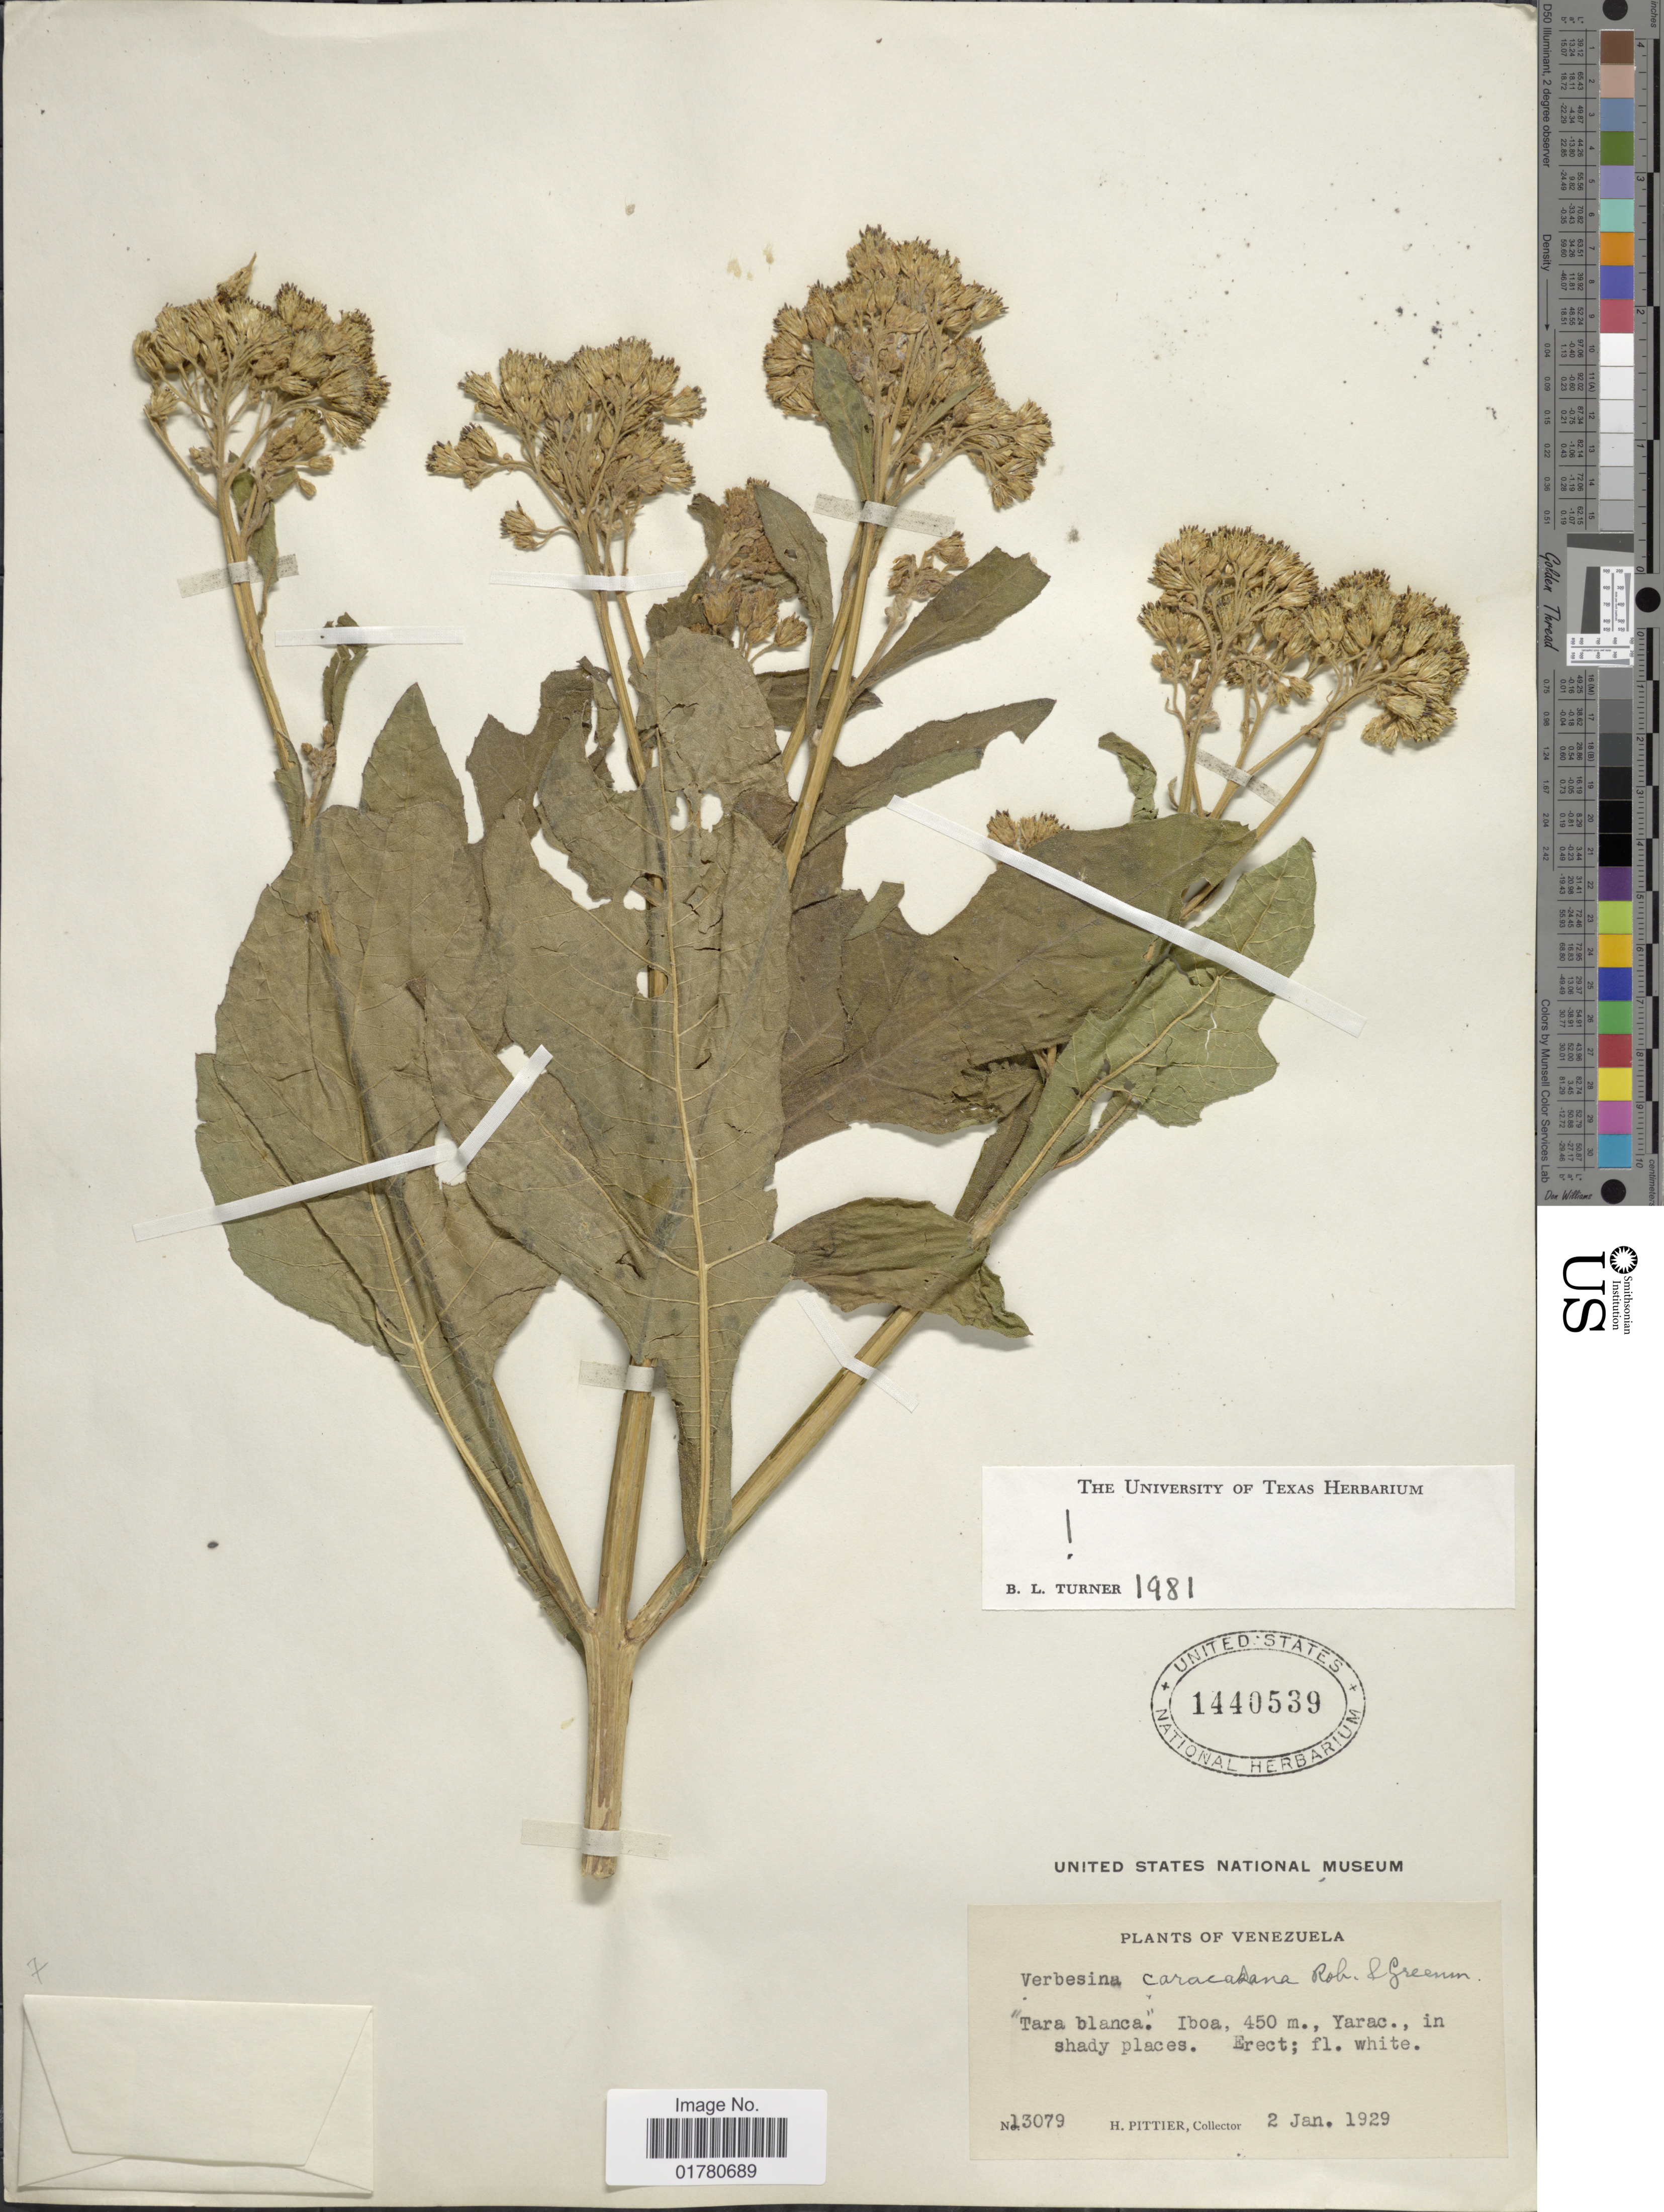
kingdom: Plantae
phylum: Tracheophyta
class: Magnoliopsida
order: Asterales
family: Asteraceae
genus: Verbesina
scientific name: Verbesina caracasana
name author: B.L. Rob. & Greenm.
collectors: H. F. Pittier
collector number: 13079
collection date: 1929-01-02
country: Venezuela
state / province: Yaracuy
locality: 'Tara blanca'. Iboa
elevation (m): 450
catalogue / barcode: US 1440539